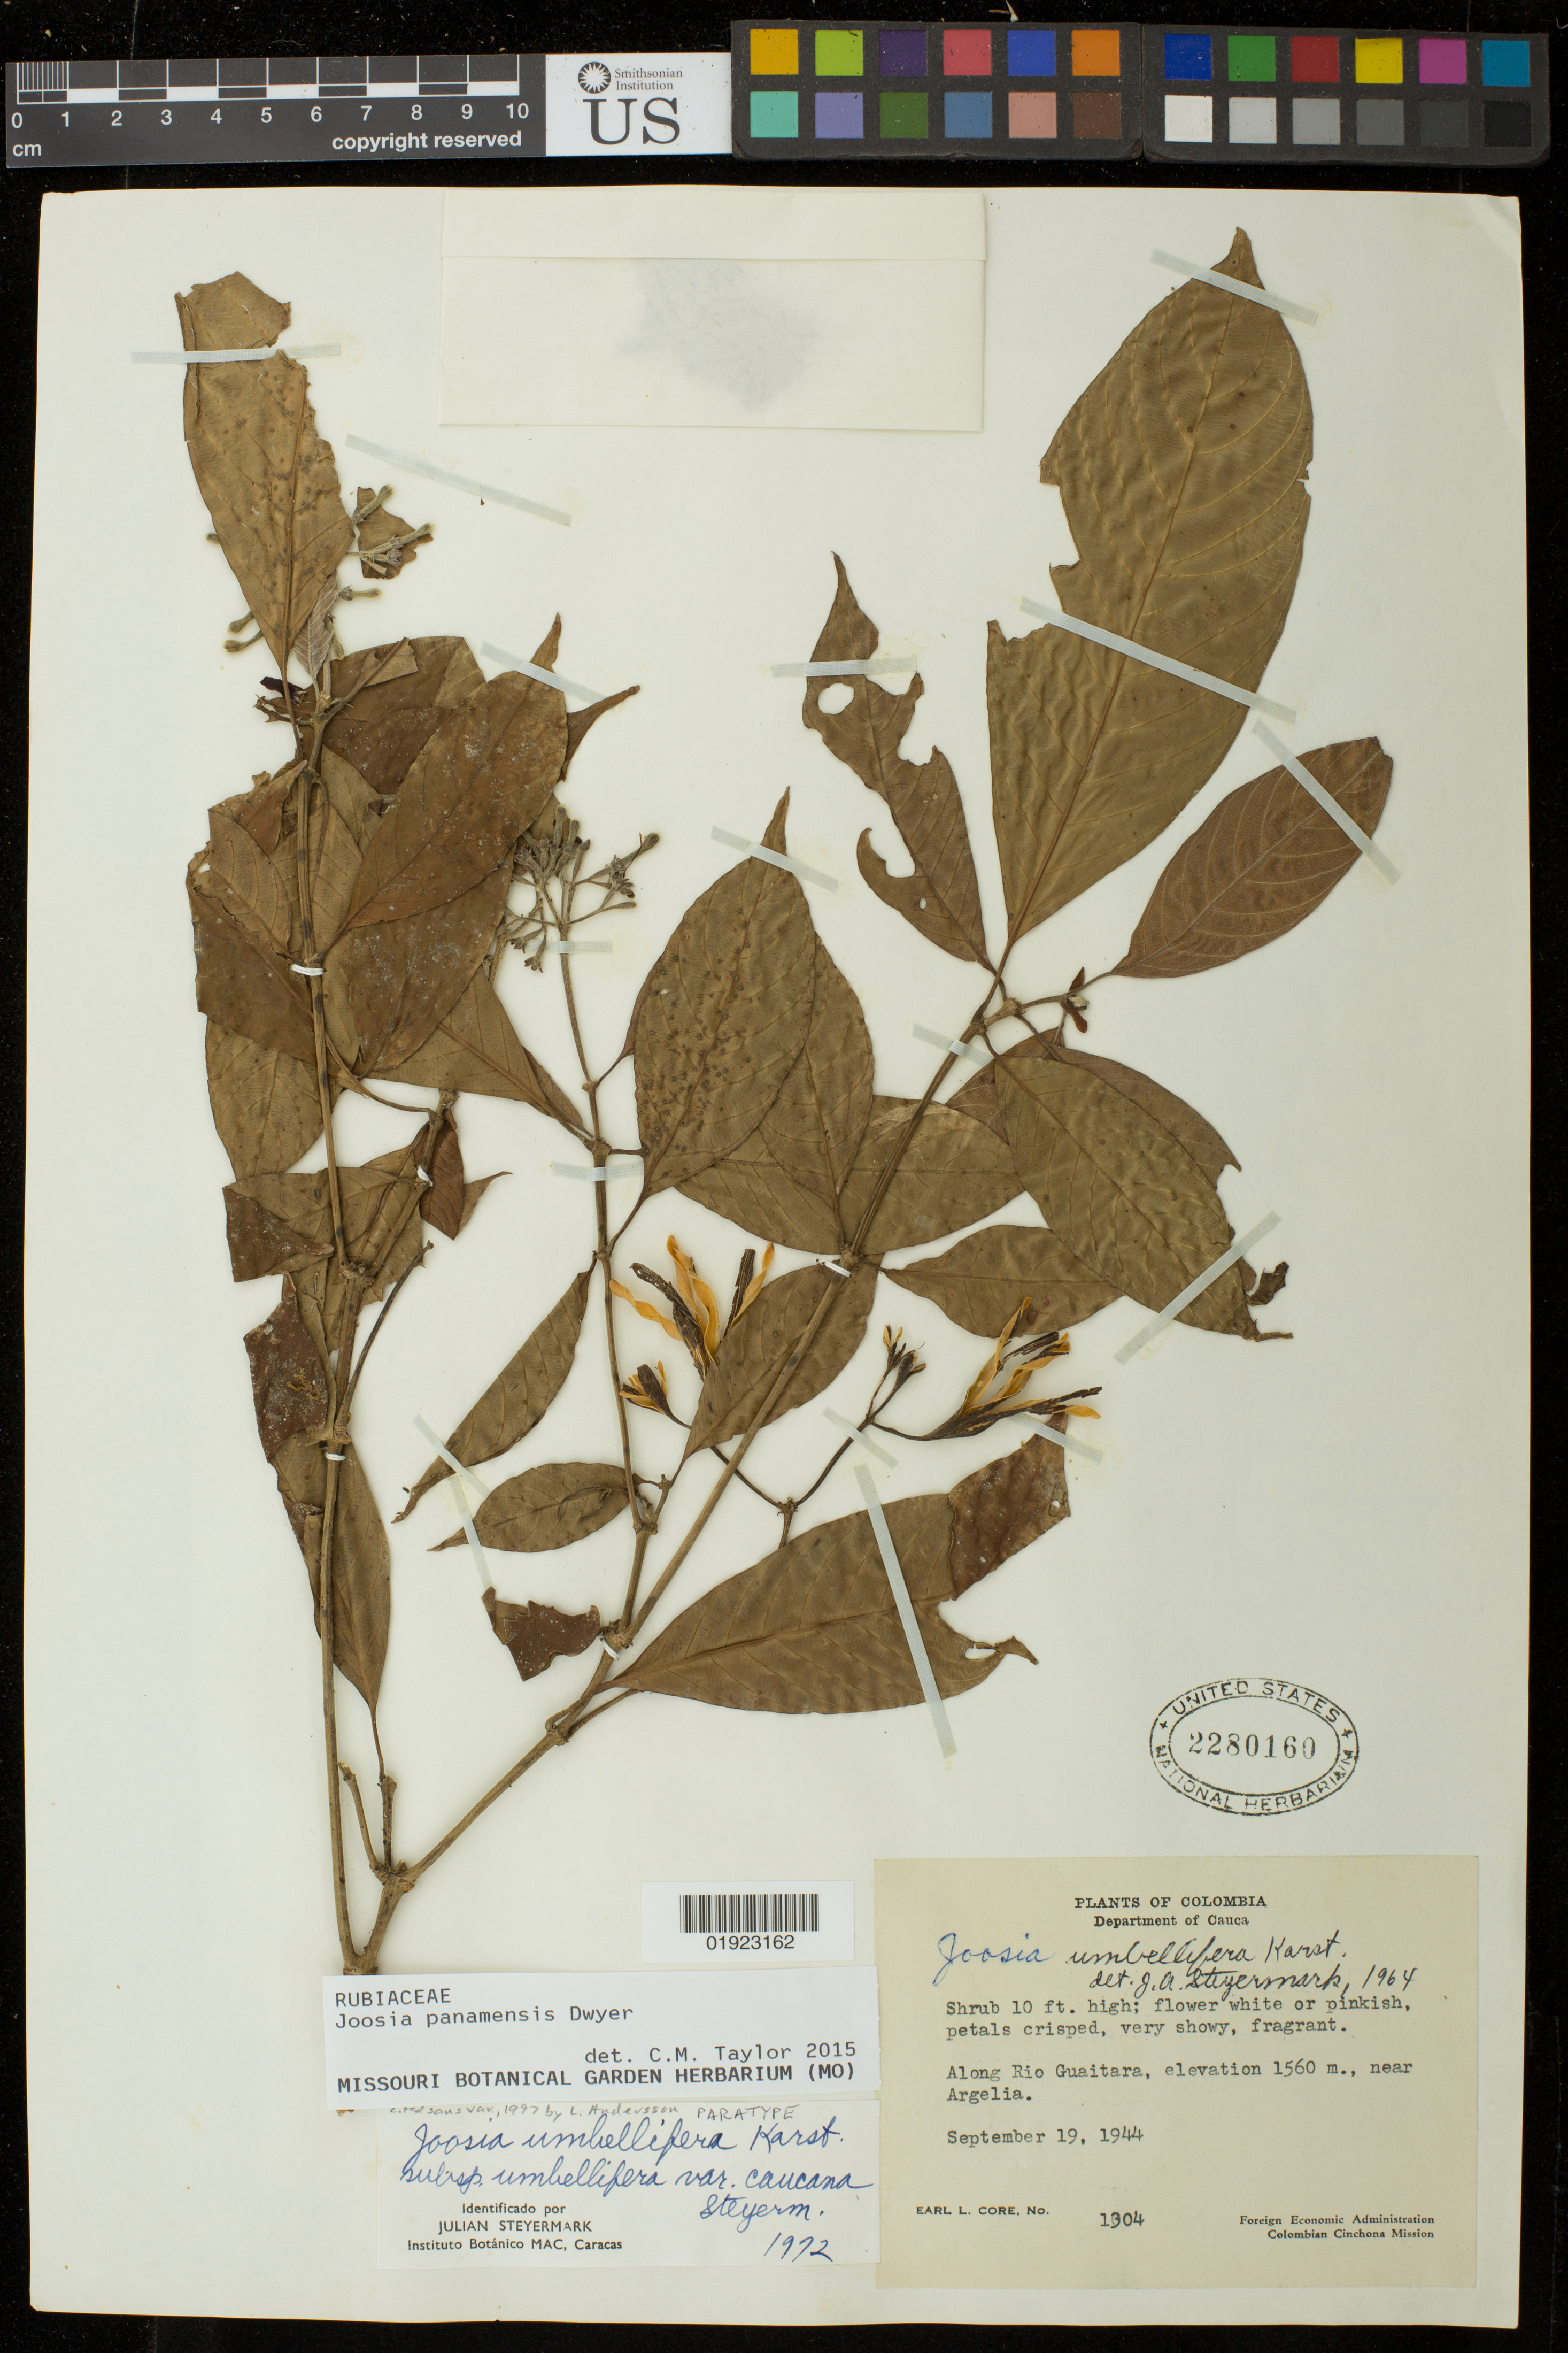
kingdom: Plantae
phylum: Tracheophyta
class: Magnoliopsida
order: Gentianales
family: Rubiaceae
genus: Joosia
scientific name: Joosia panamensis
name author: Dwyer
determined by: Taylor, Charlotte M.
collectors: E. L. Core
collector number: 1304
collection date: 1944-09-19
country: Colombia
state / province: Cauca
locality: Rio Guaitara, near Argelia.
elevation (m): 1550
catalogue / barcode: US 2280160